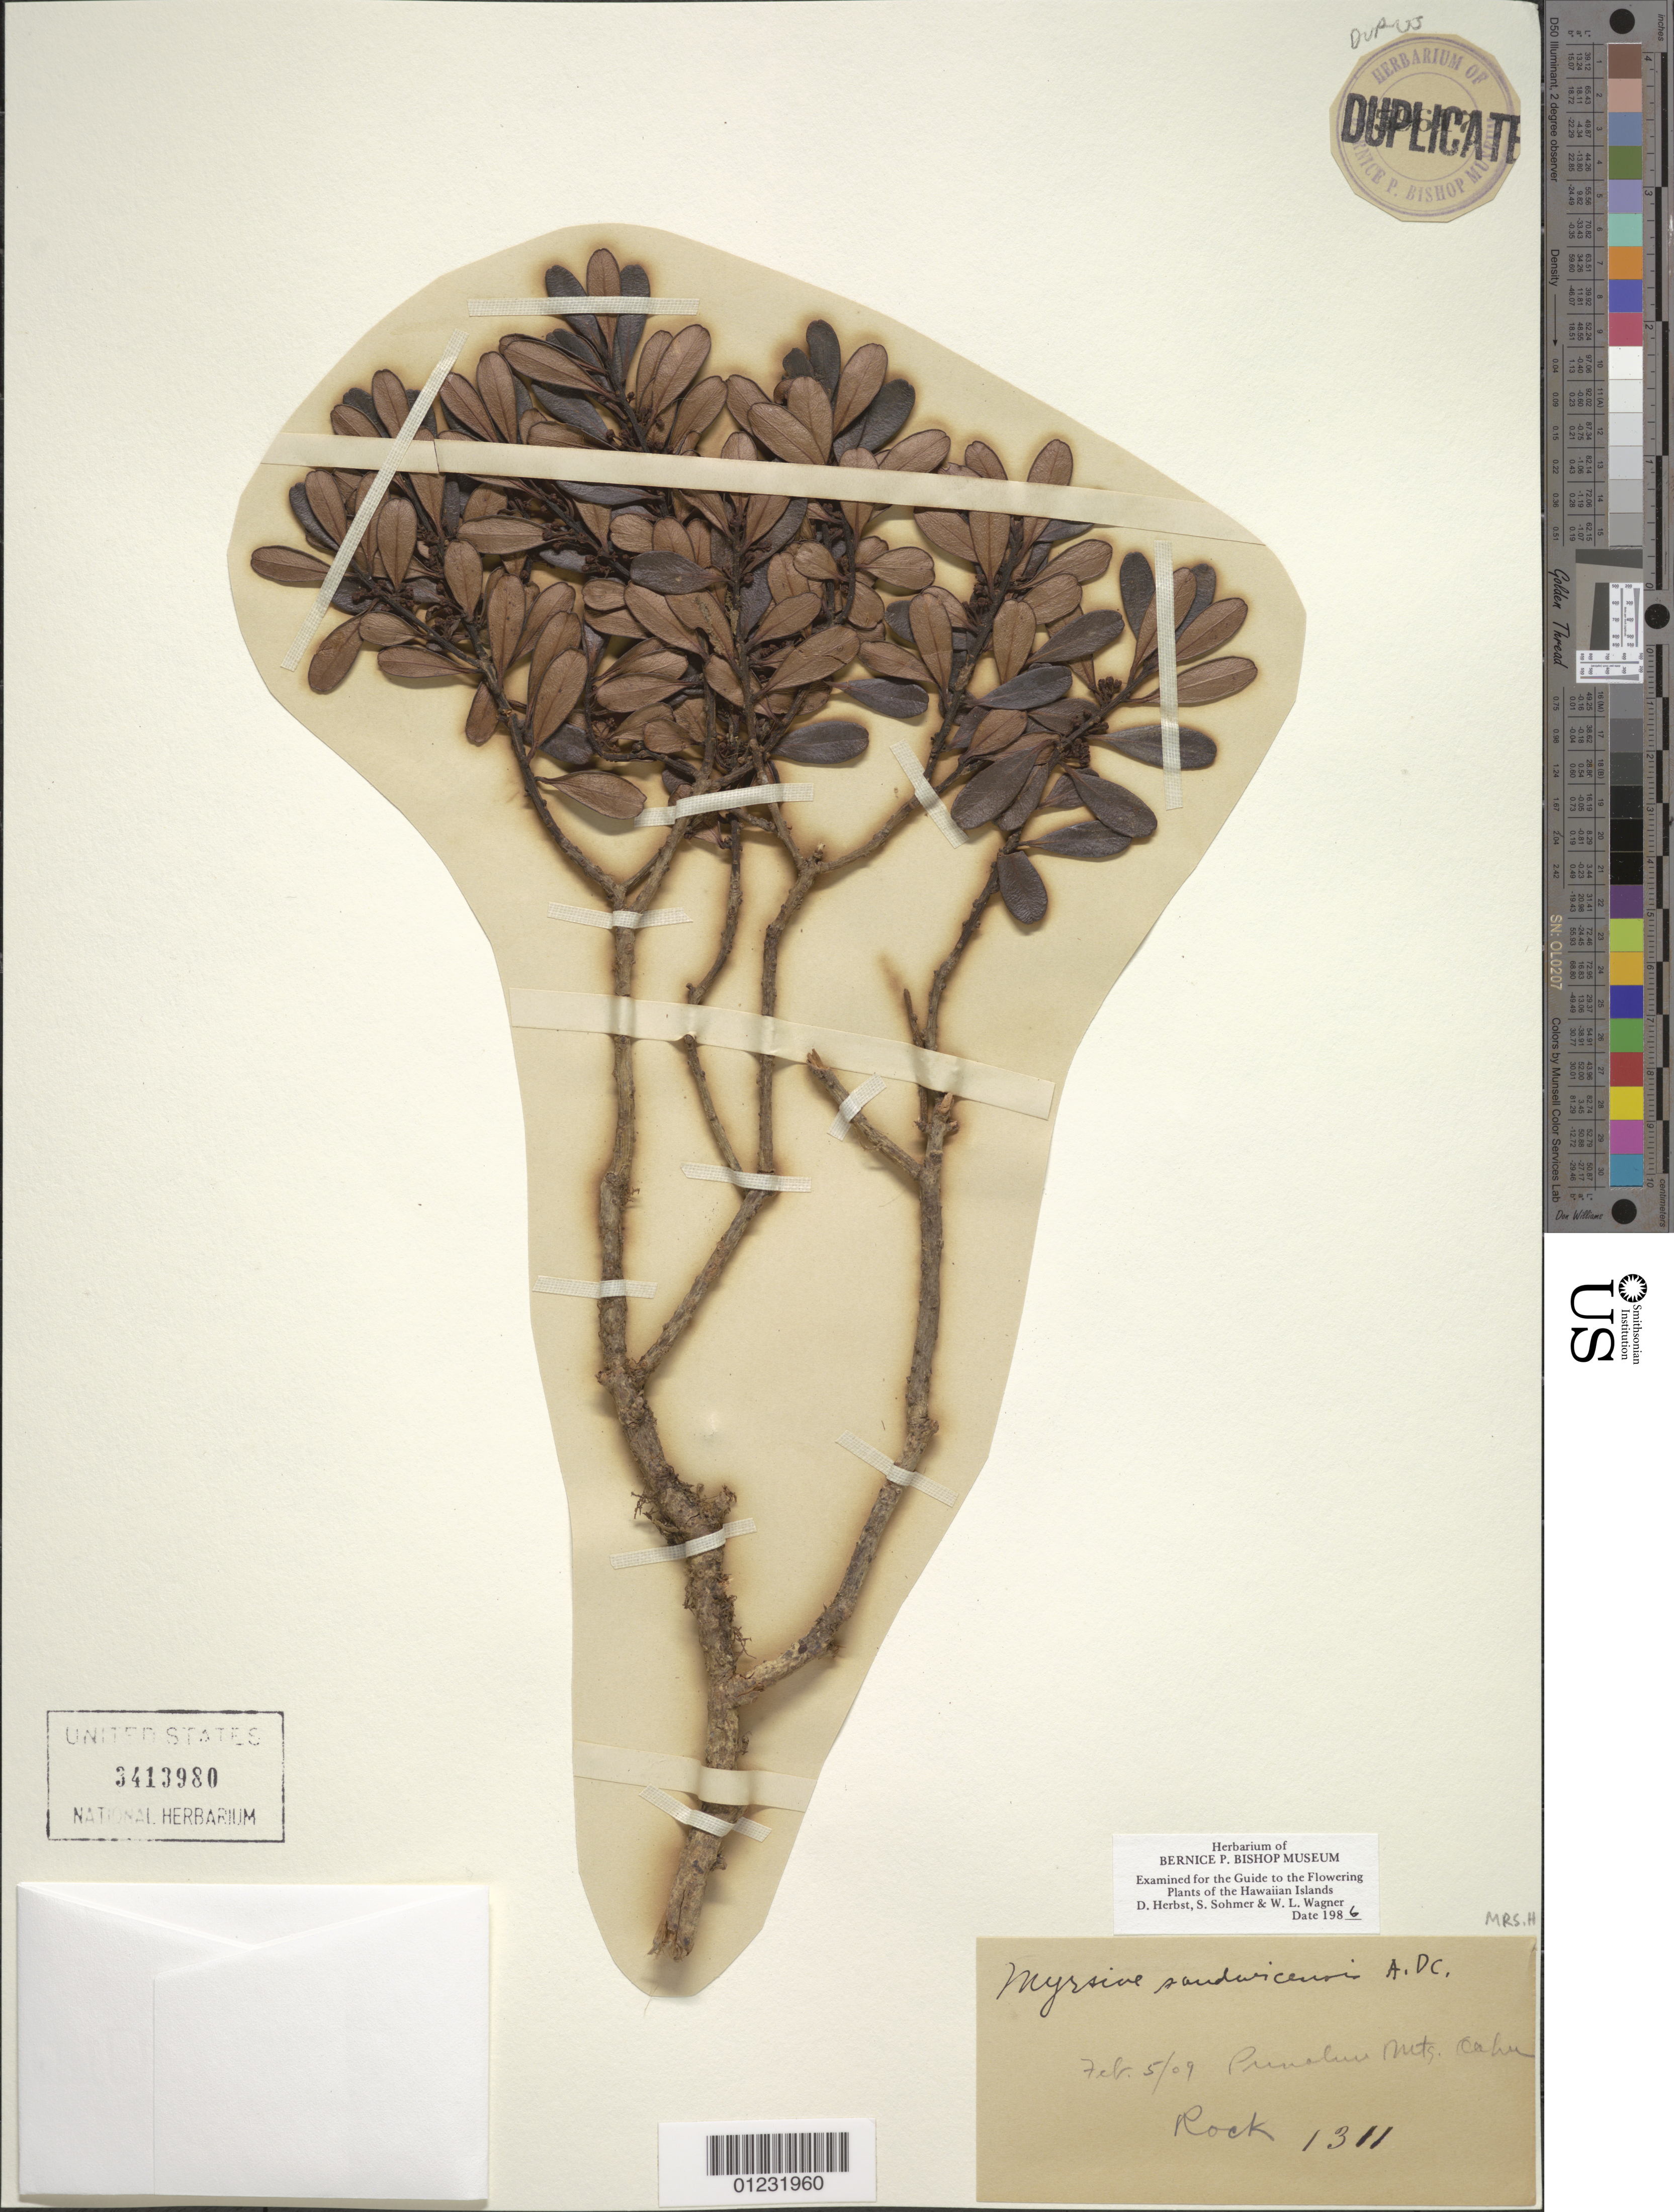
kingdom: Plantae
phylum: Tracheophyta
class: Magnoliopsida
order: Ericales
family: Primulaceae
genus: Myrsine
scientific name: Myrsine sandwicensis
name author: A. DC.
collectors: J. F. Rock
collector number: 1311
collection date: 1909-02-05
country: United States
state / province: Hawaii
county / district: Honolulu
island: Oahu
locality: ?? Mts.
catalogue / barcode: US 3413980